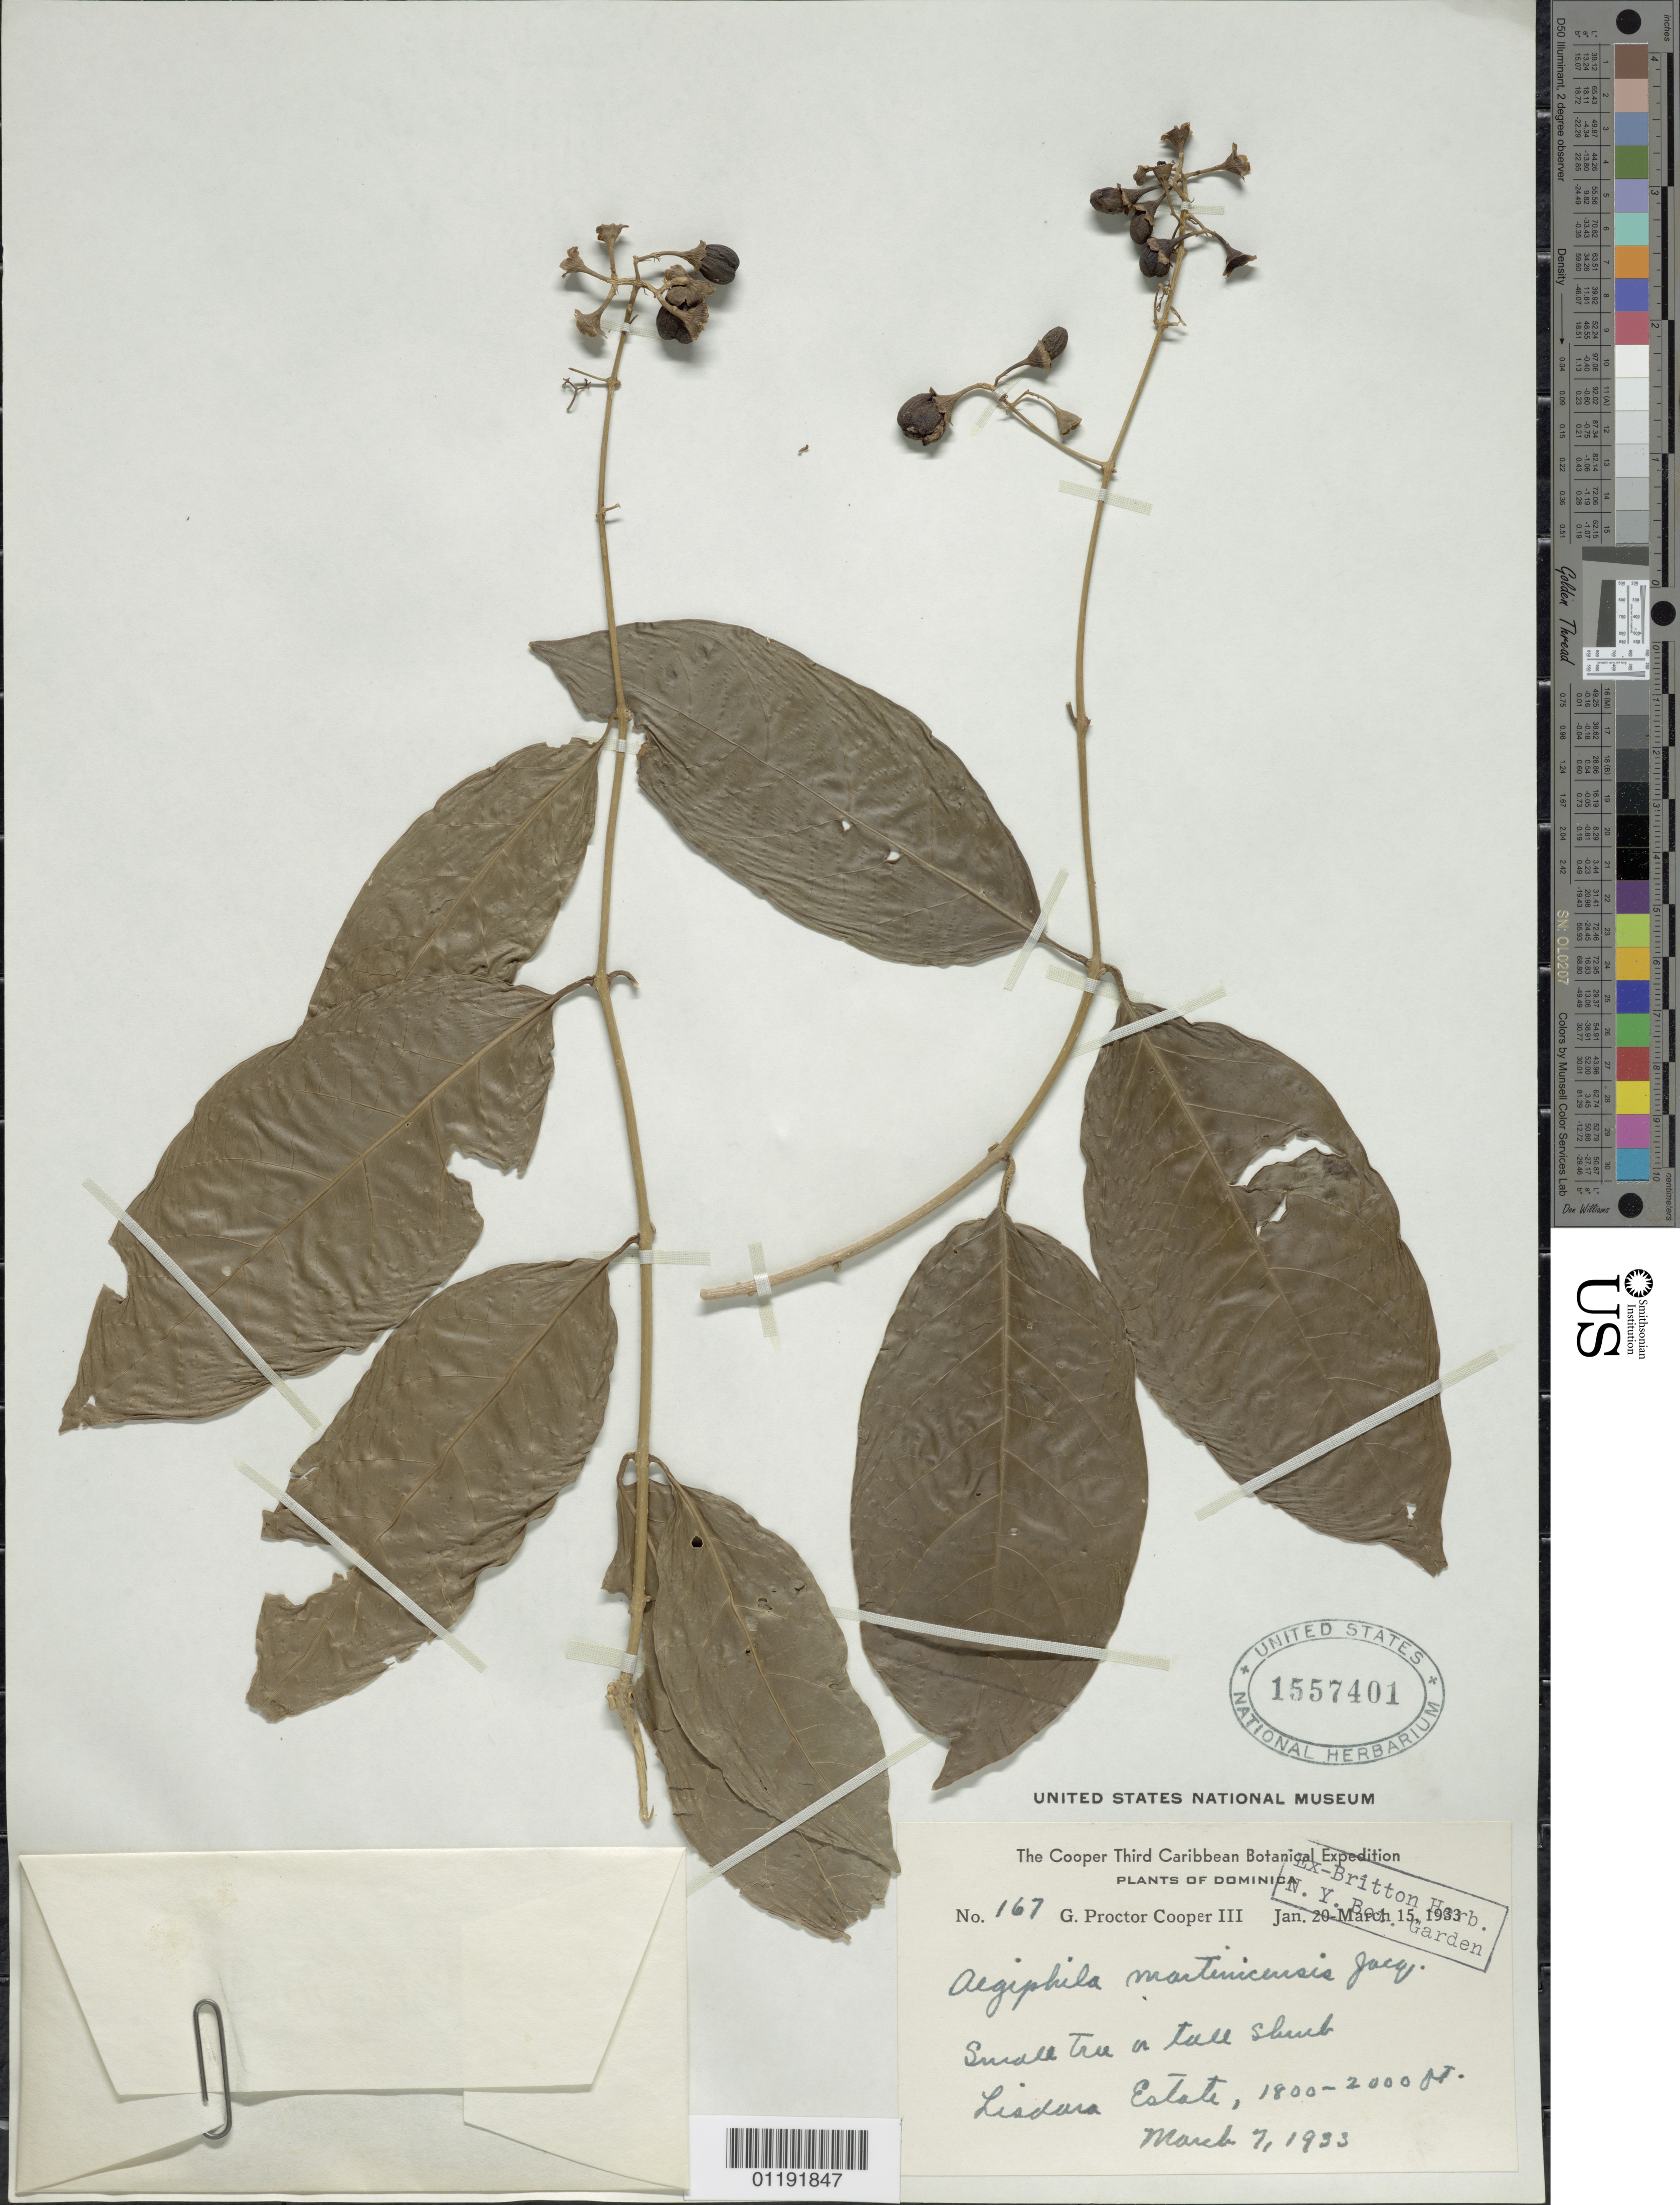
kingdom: Plantae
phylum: Tracheophyta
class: Magnoliopsida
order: Lamiales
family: Lamiaceae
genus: Aegiphila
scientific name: Aegiphila martinicensis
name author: Jacq.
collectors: G. Cooper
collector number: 167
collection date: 1933-03-07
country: Dominica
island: Dominica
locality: Lisdara Estate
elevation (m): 549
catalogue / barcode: US 1557401